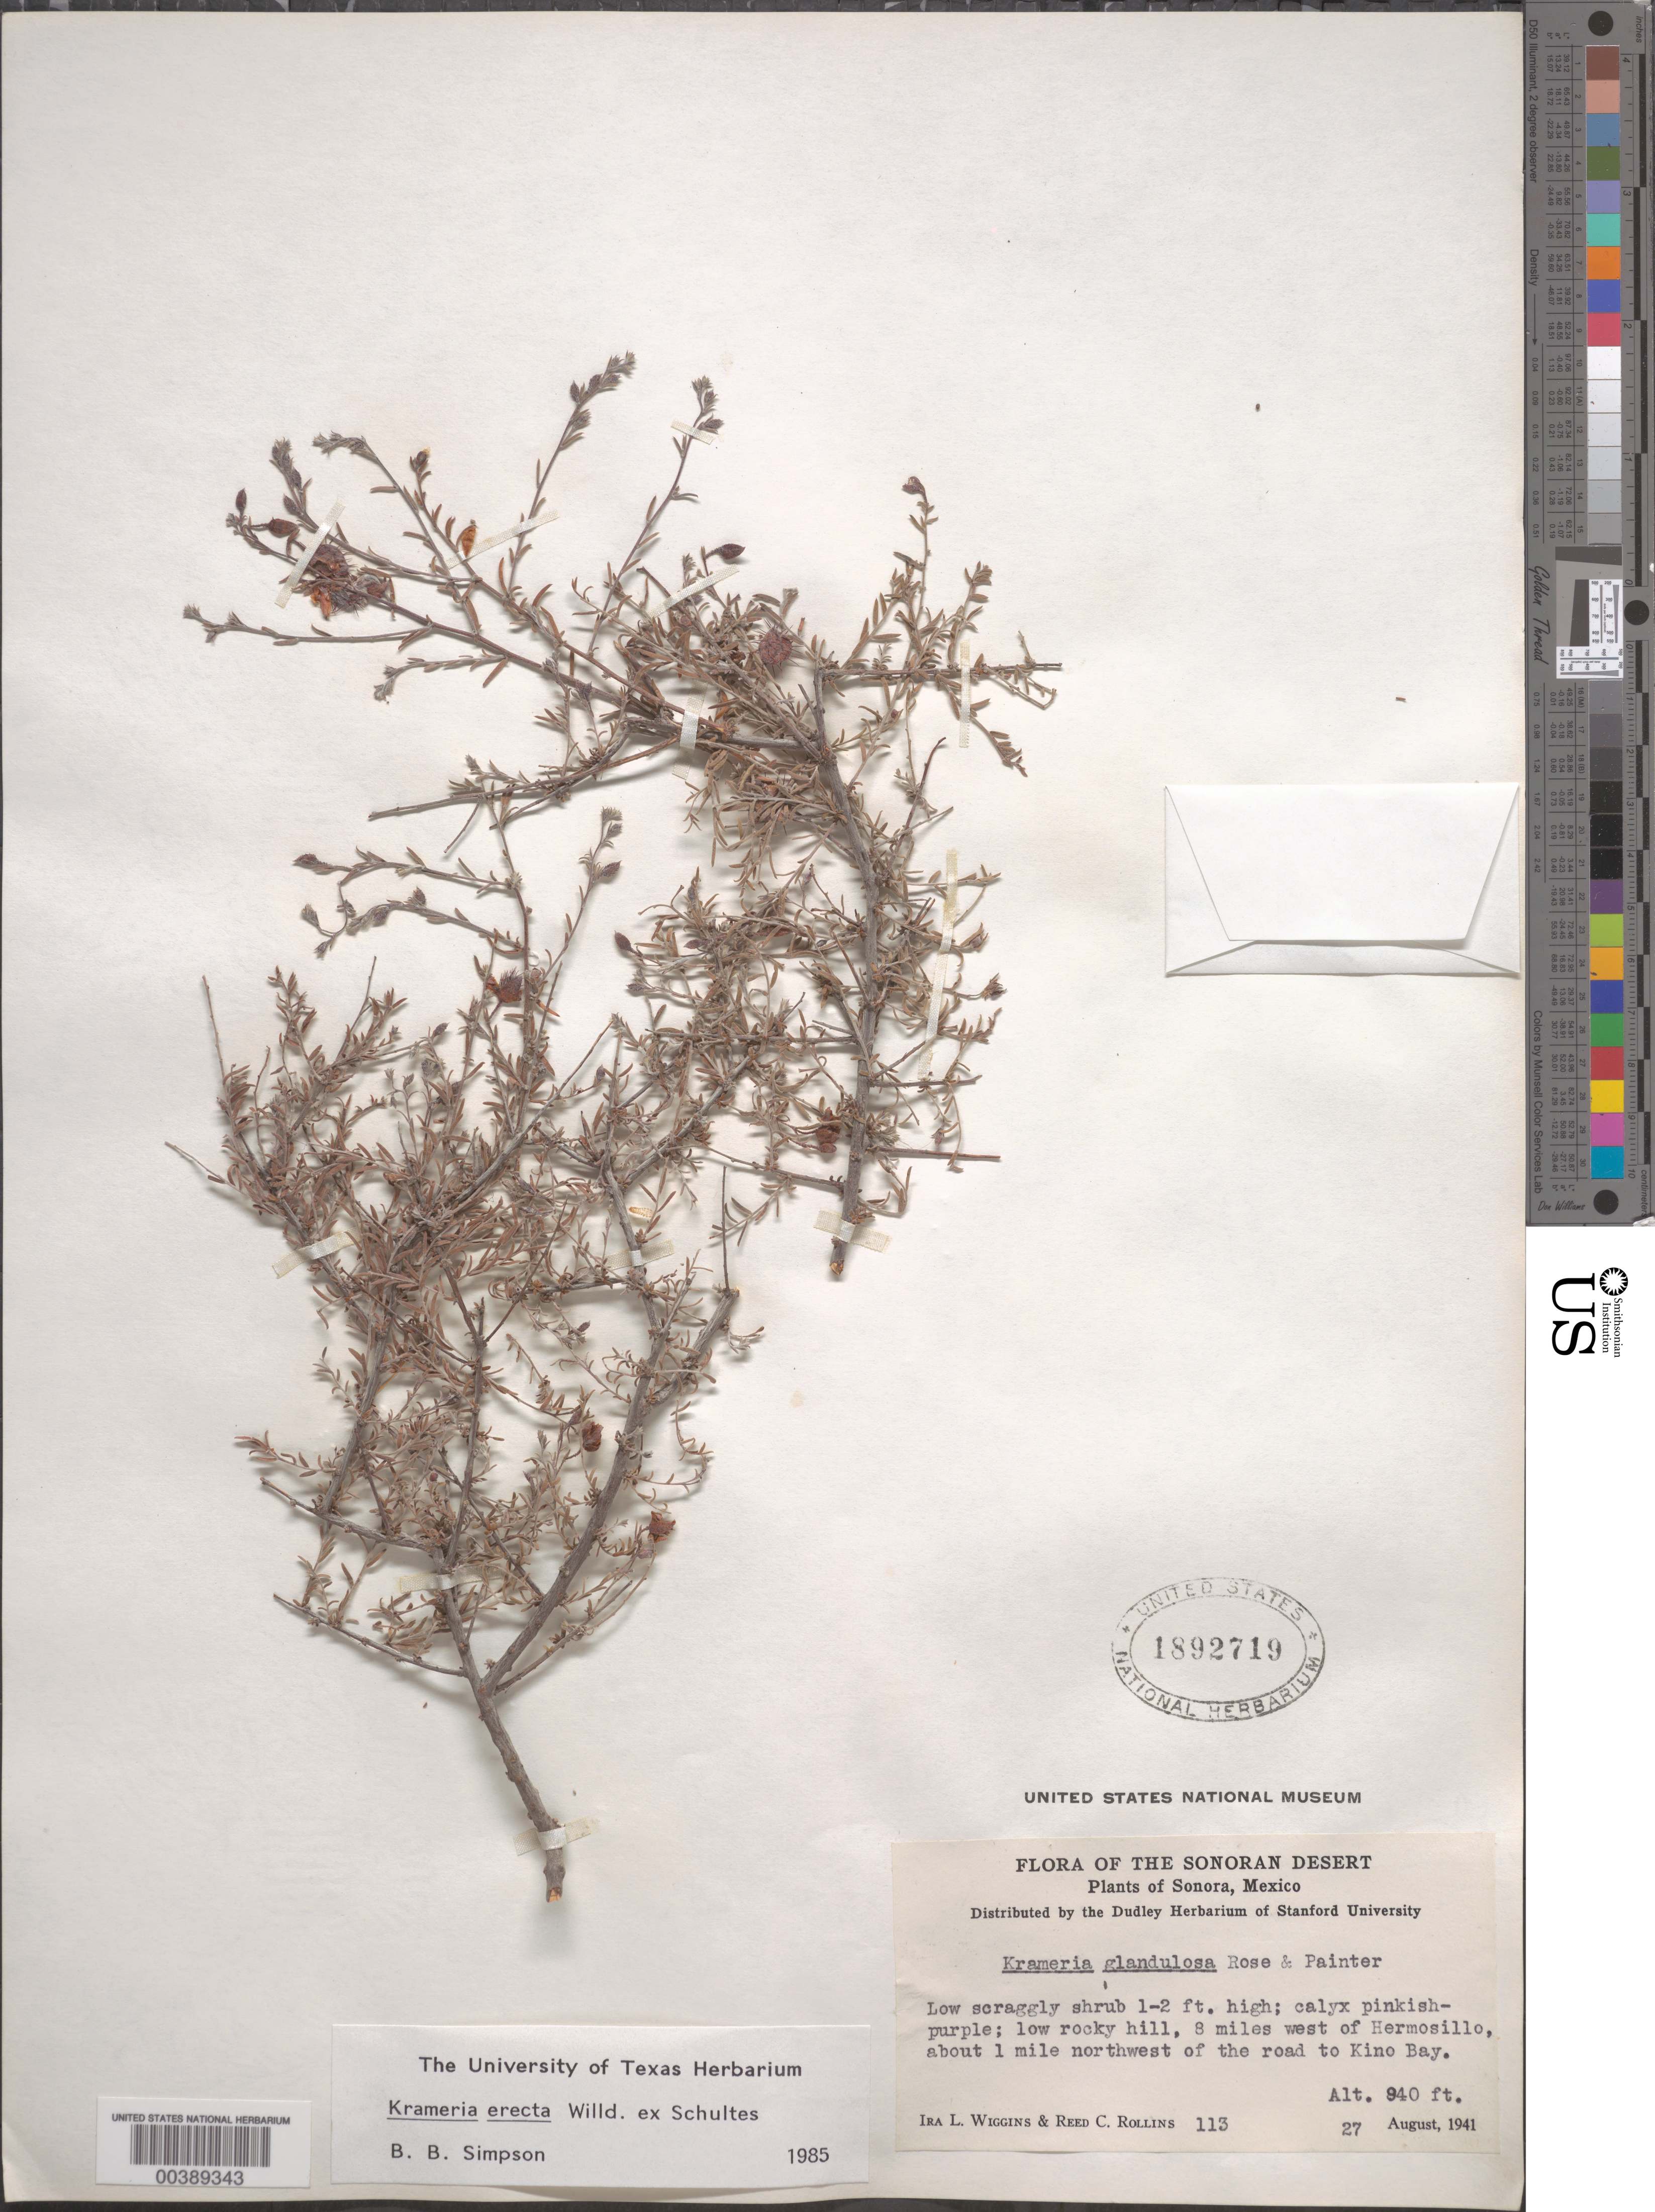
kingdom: Plantae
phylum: Tracheophyta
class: Magnoliopsida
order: Zygophyllales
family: Krameriaceae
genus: Krameria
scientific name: Krameria erecta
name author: Willd. ex Schult.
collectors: I. L. Wiggins & R. C. Rollins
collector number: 113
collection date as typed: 27 Aug 1941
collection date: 1941-08-27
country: Mexico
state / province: Sonora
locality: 8 mi W of Hermosillo, about 1 mi NW of the road to Kino Bay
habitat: Low rocky hill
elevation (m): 287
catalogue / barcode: US 1892719